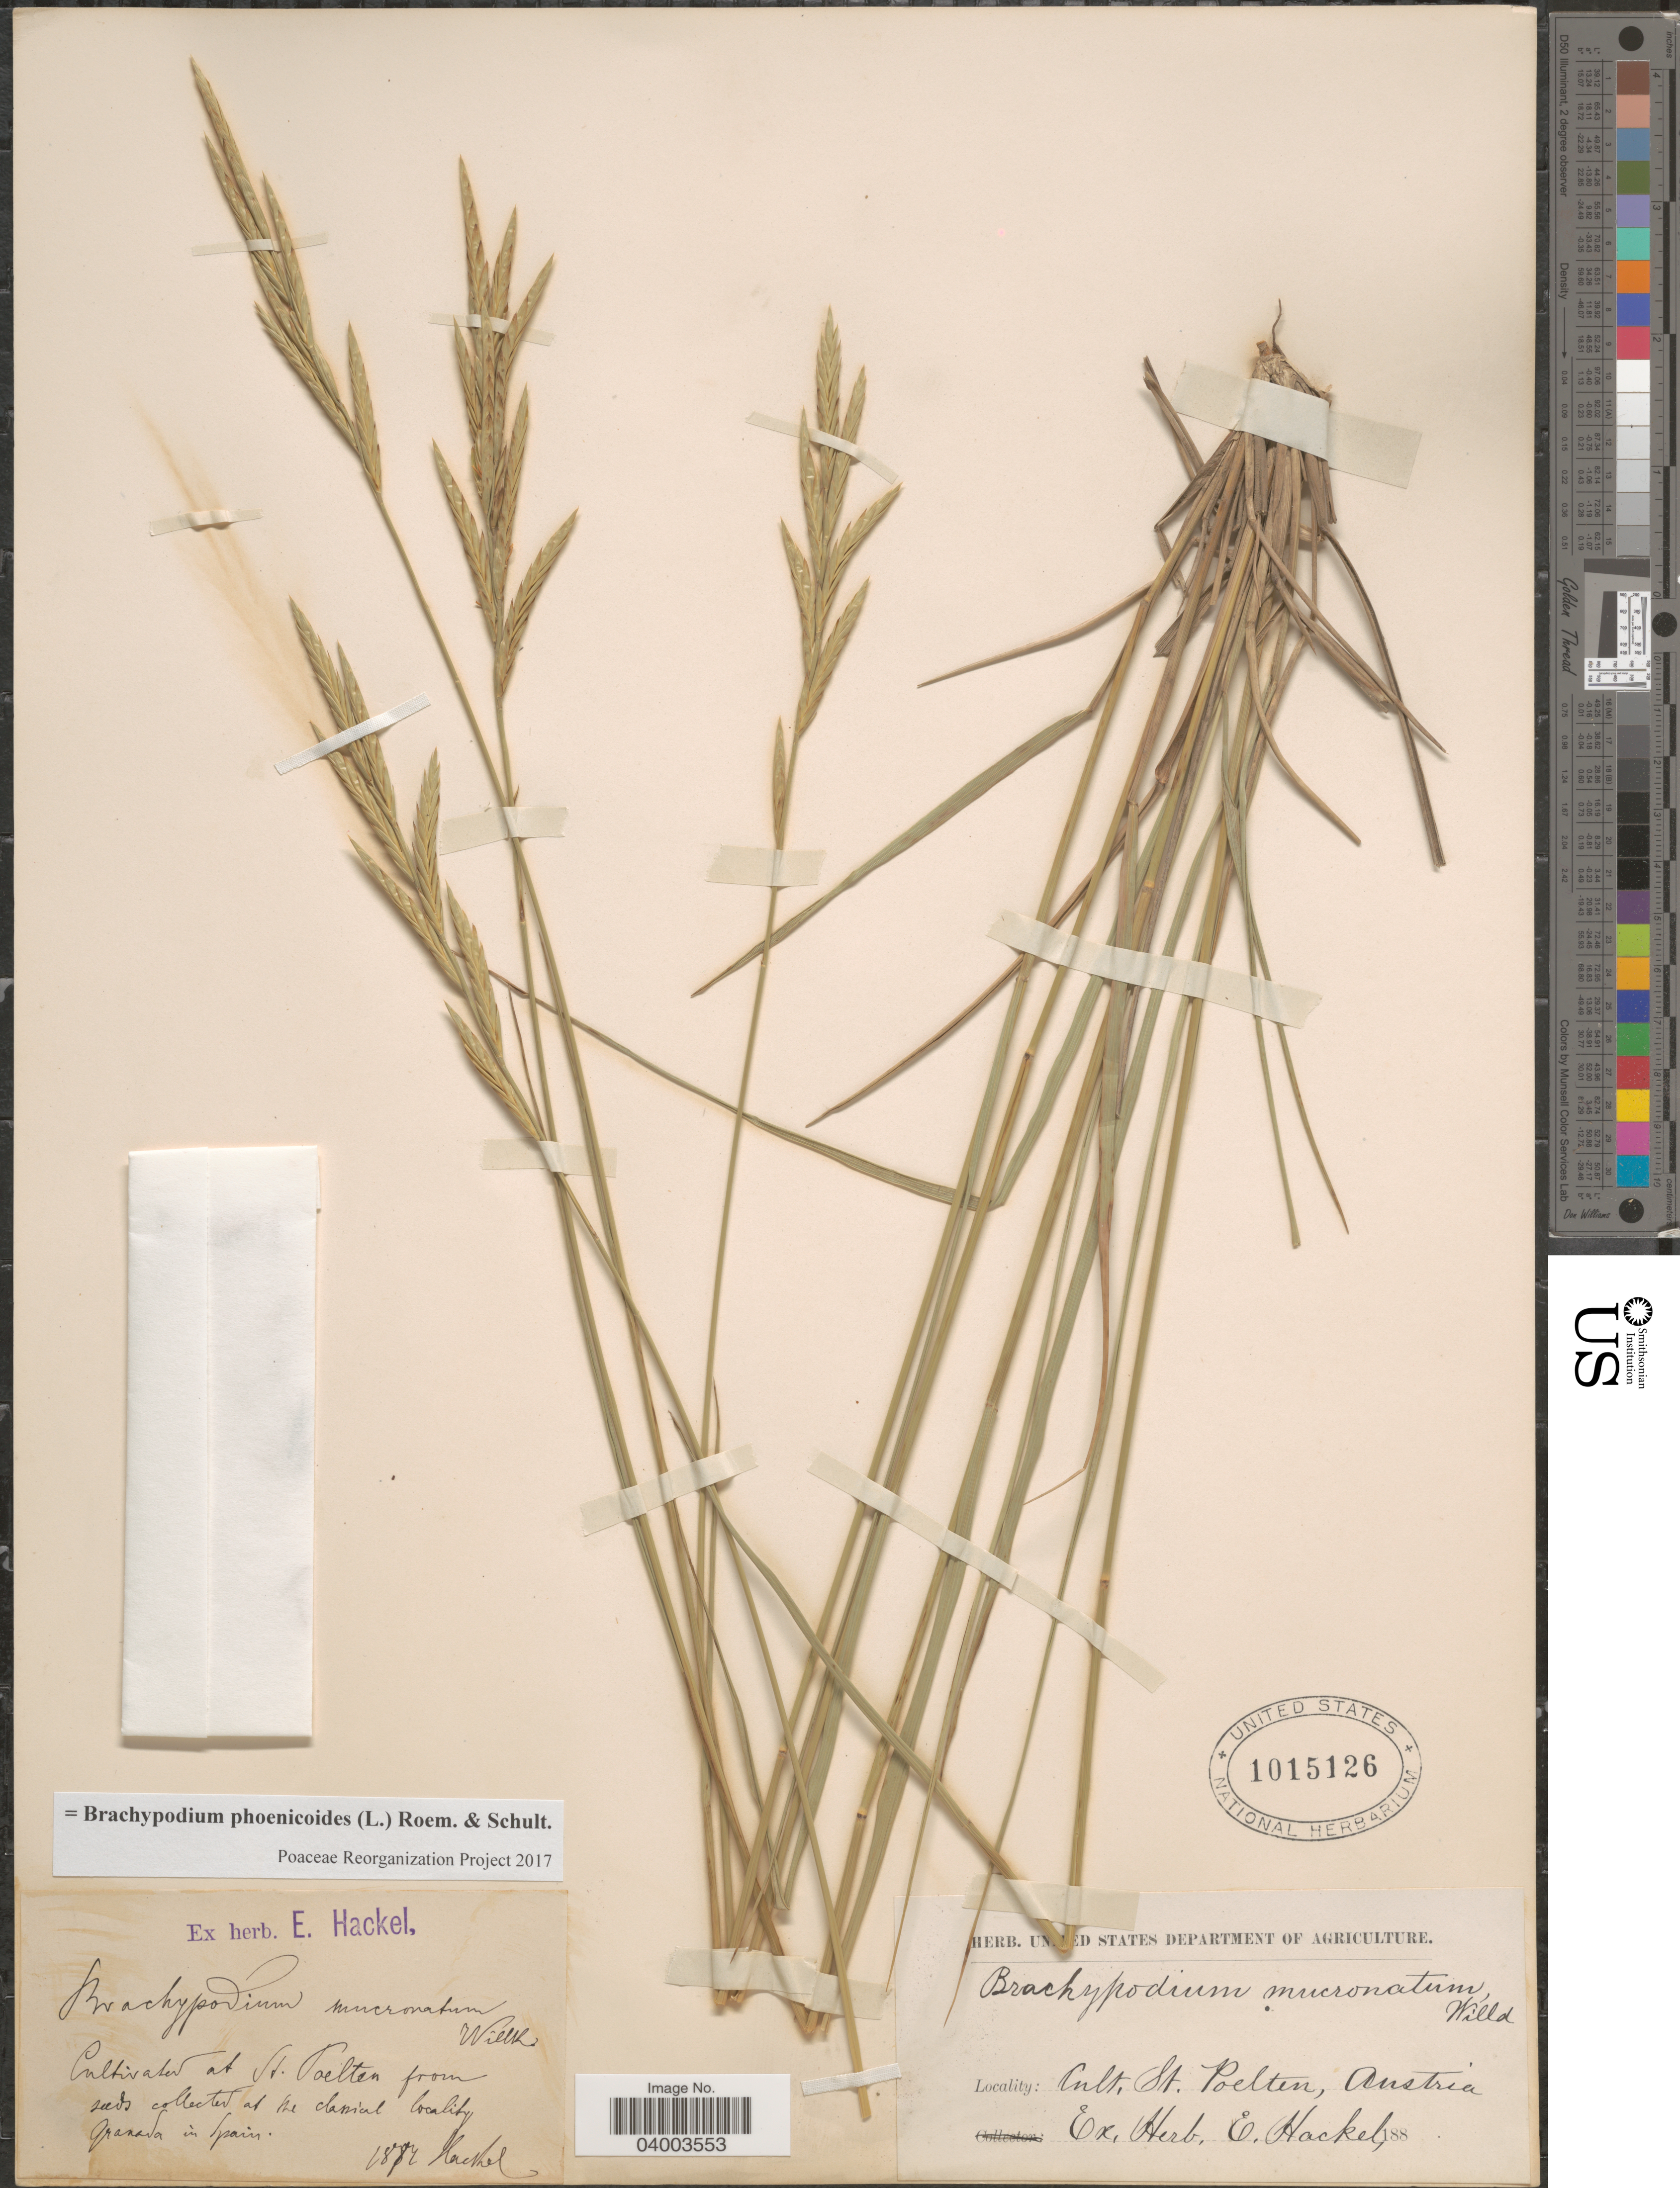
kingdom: Plantae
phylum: Tracheophyta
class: Liliopsida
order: Poales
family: Poaceae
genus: Brachypodium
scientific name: Brachypodium phoenicoides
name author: (L.) Roem. & Schult.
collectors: E. Hackel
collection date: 1874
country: Austria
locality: At St. Poelten from seeds collected at the classical locality Granada in Spain.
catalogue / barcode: US 1015126